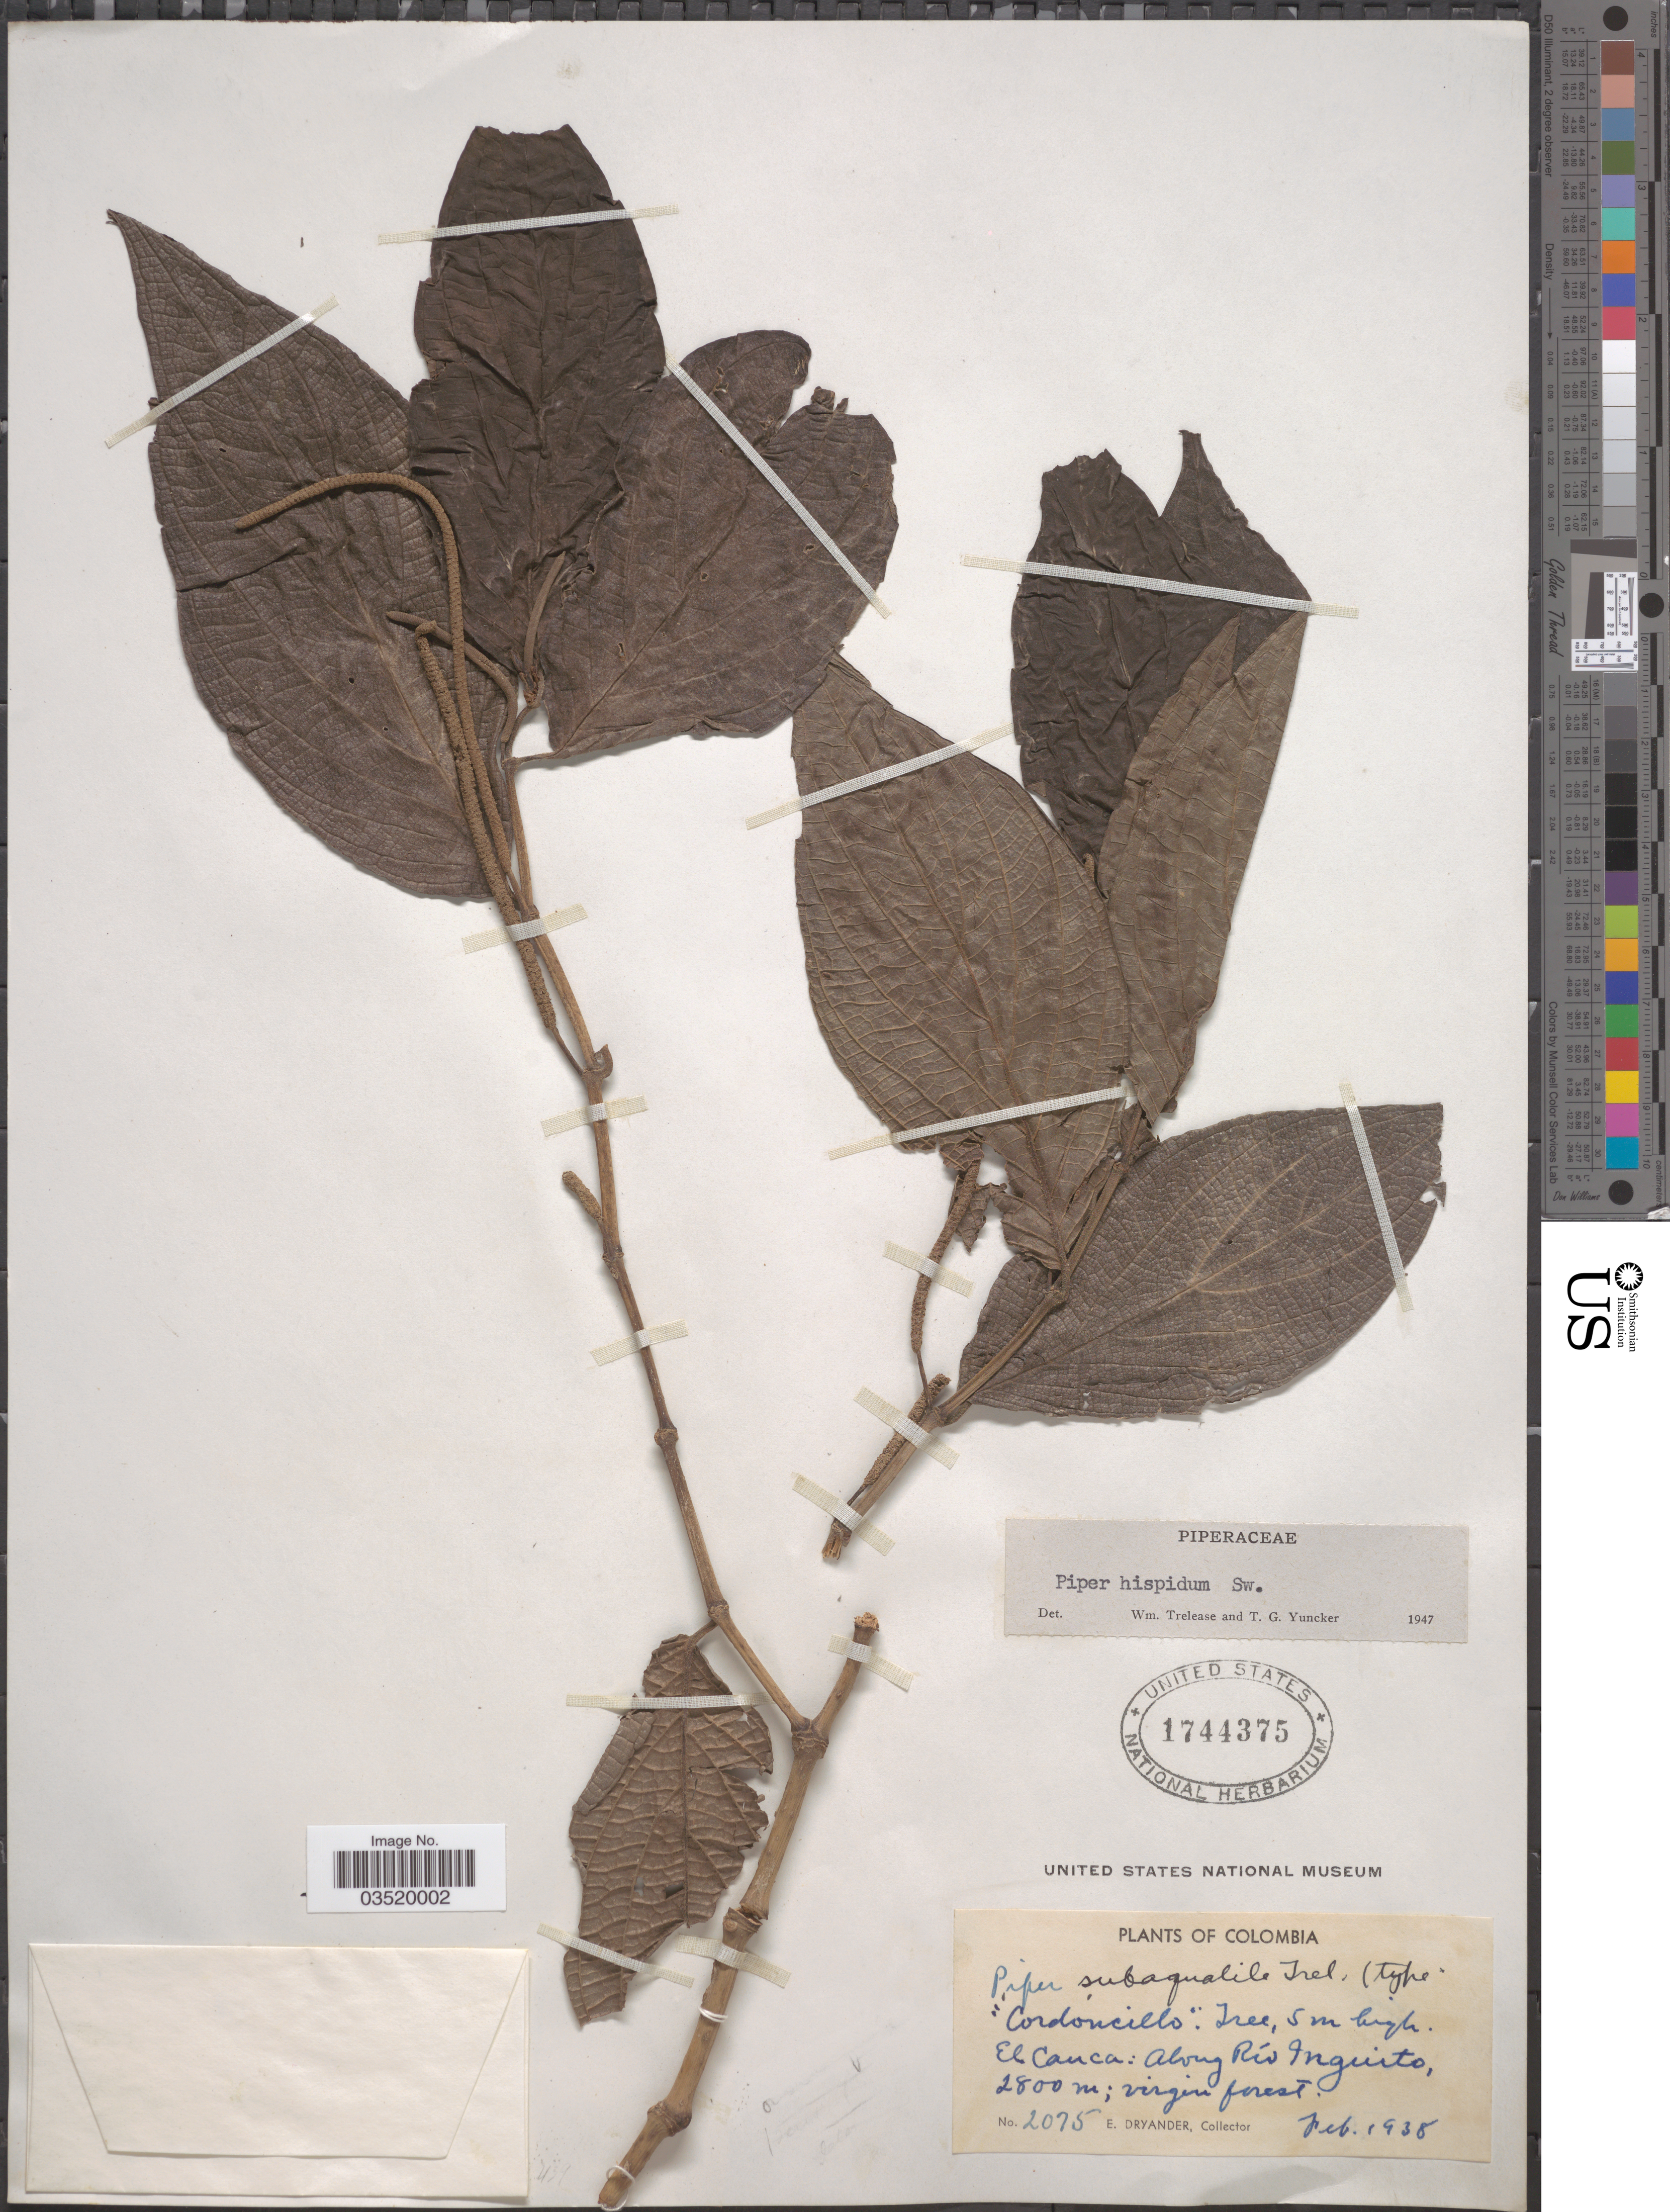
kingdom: Plantae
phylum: Tracheophyta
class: Magnoliopsida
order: Piperales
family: Piperaceae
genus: Piper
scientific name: Piper hispidum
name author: Sw.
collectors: E. Dryander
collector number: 2075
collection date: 1938-02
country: Colombia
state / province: Cauca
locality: El Cauca: Along Río Inguito.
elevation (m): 2800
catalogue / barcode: US 1744375